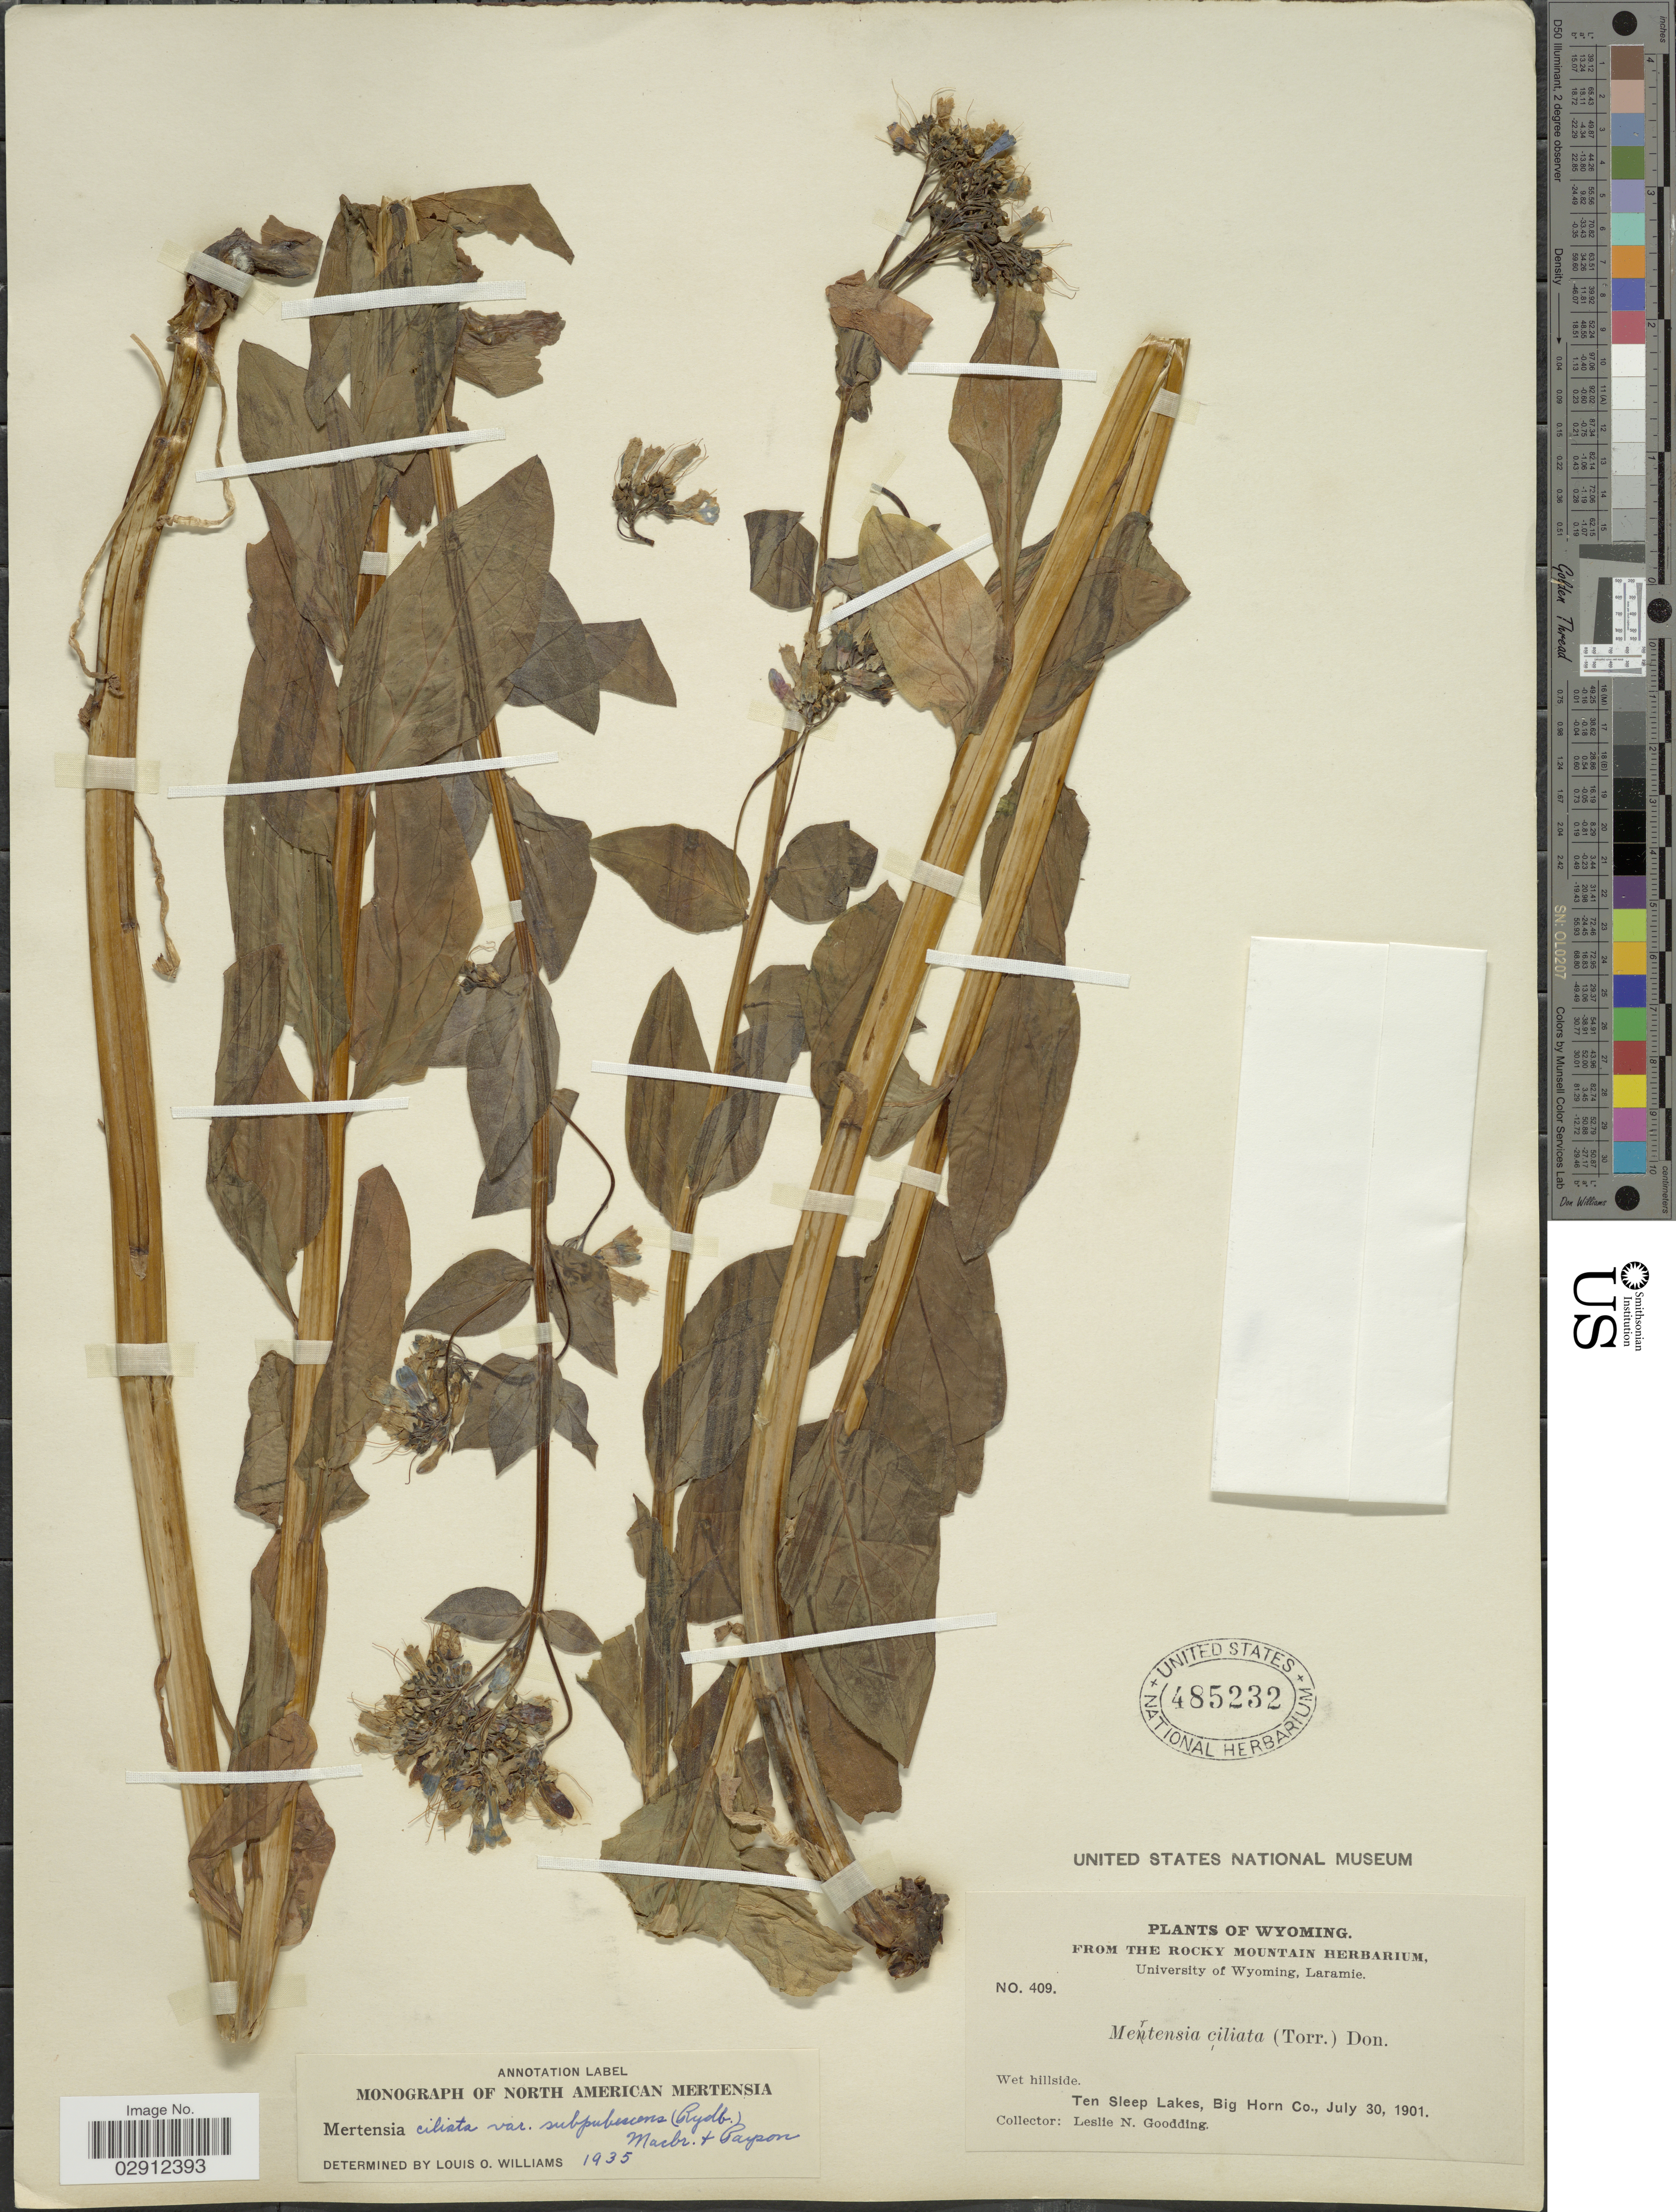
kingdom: Plantae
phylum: Tracheophyta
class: Magnoliopsida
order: Boraginales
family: Boraginaceae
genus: Mertensia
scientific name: Mertensia ciliata var. subpubescens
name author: (Rydb.) J.F. Macbr. & Payson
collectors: L. N. Goodding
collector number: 409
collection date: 1901-07-30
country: United States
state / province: Wyoming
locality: Ten Sleep Lakes, Big Horn Co.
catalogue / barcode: US 485232